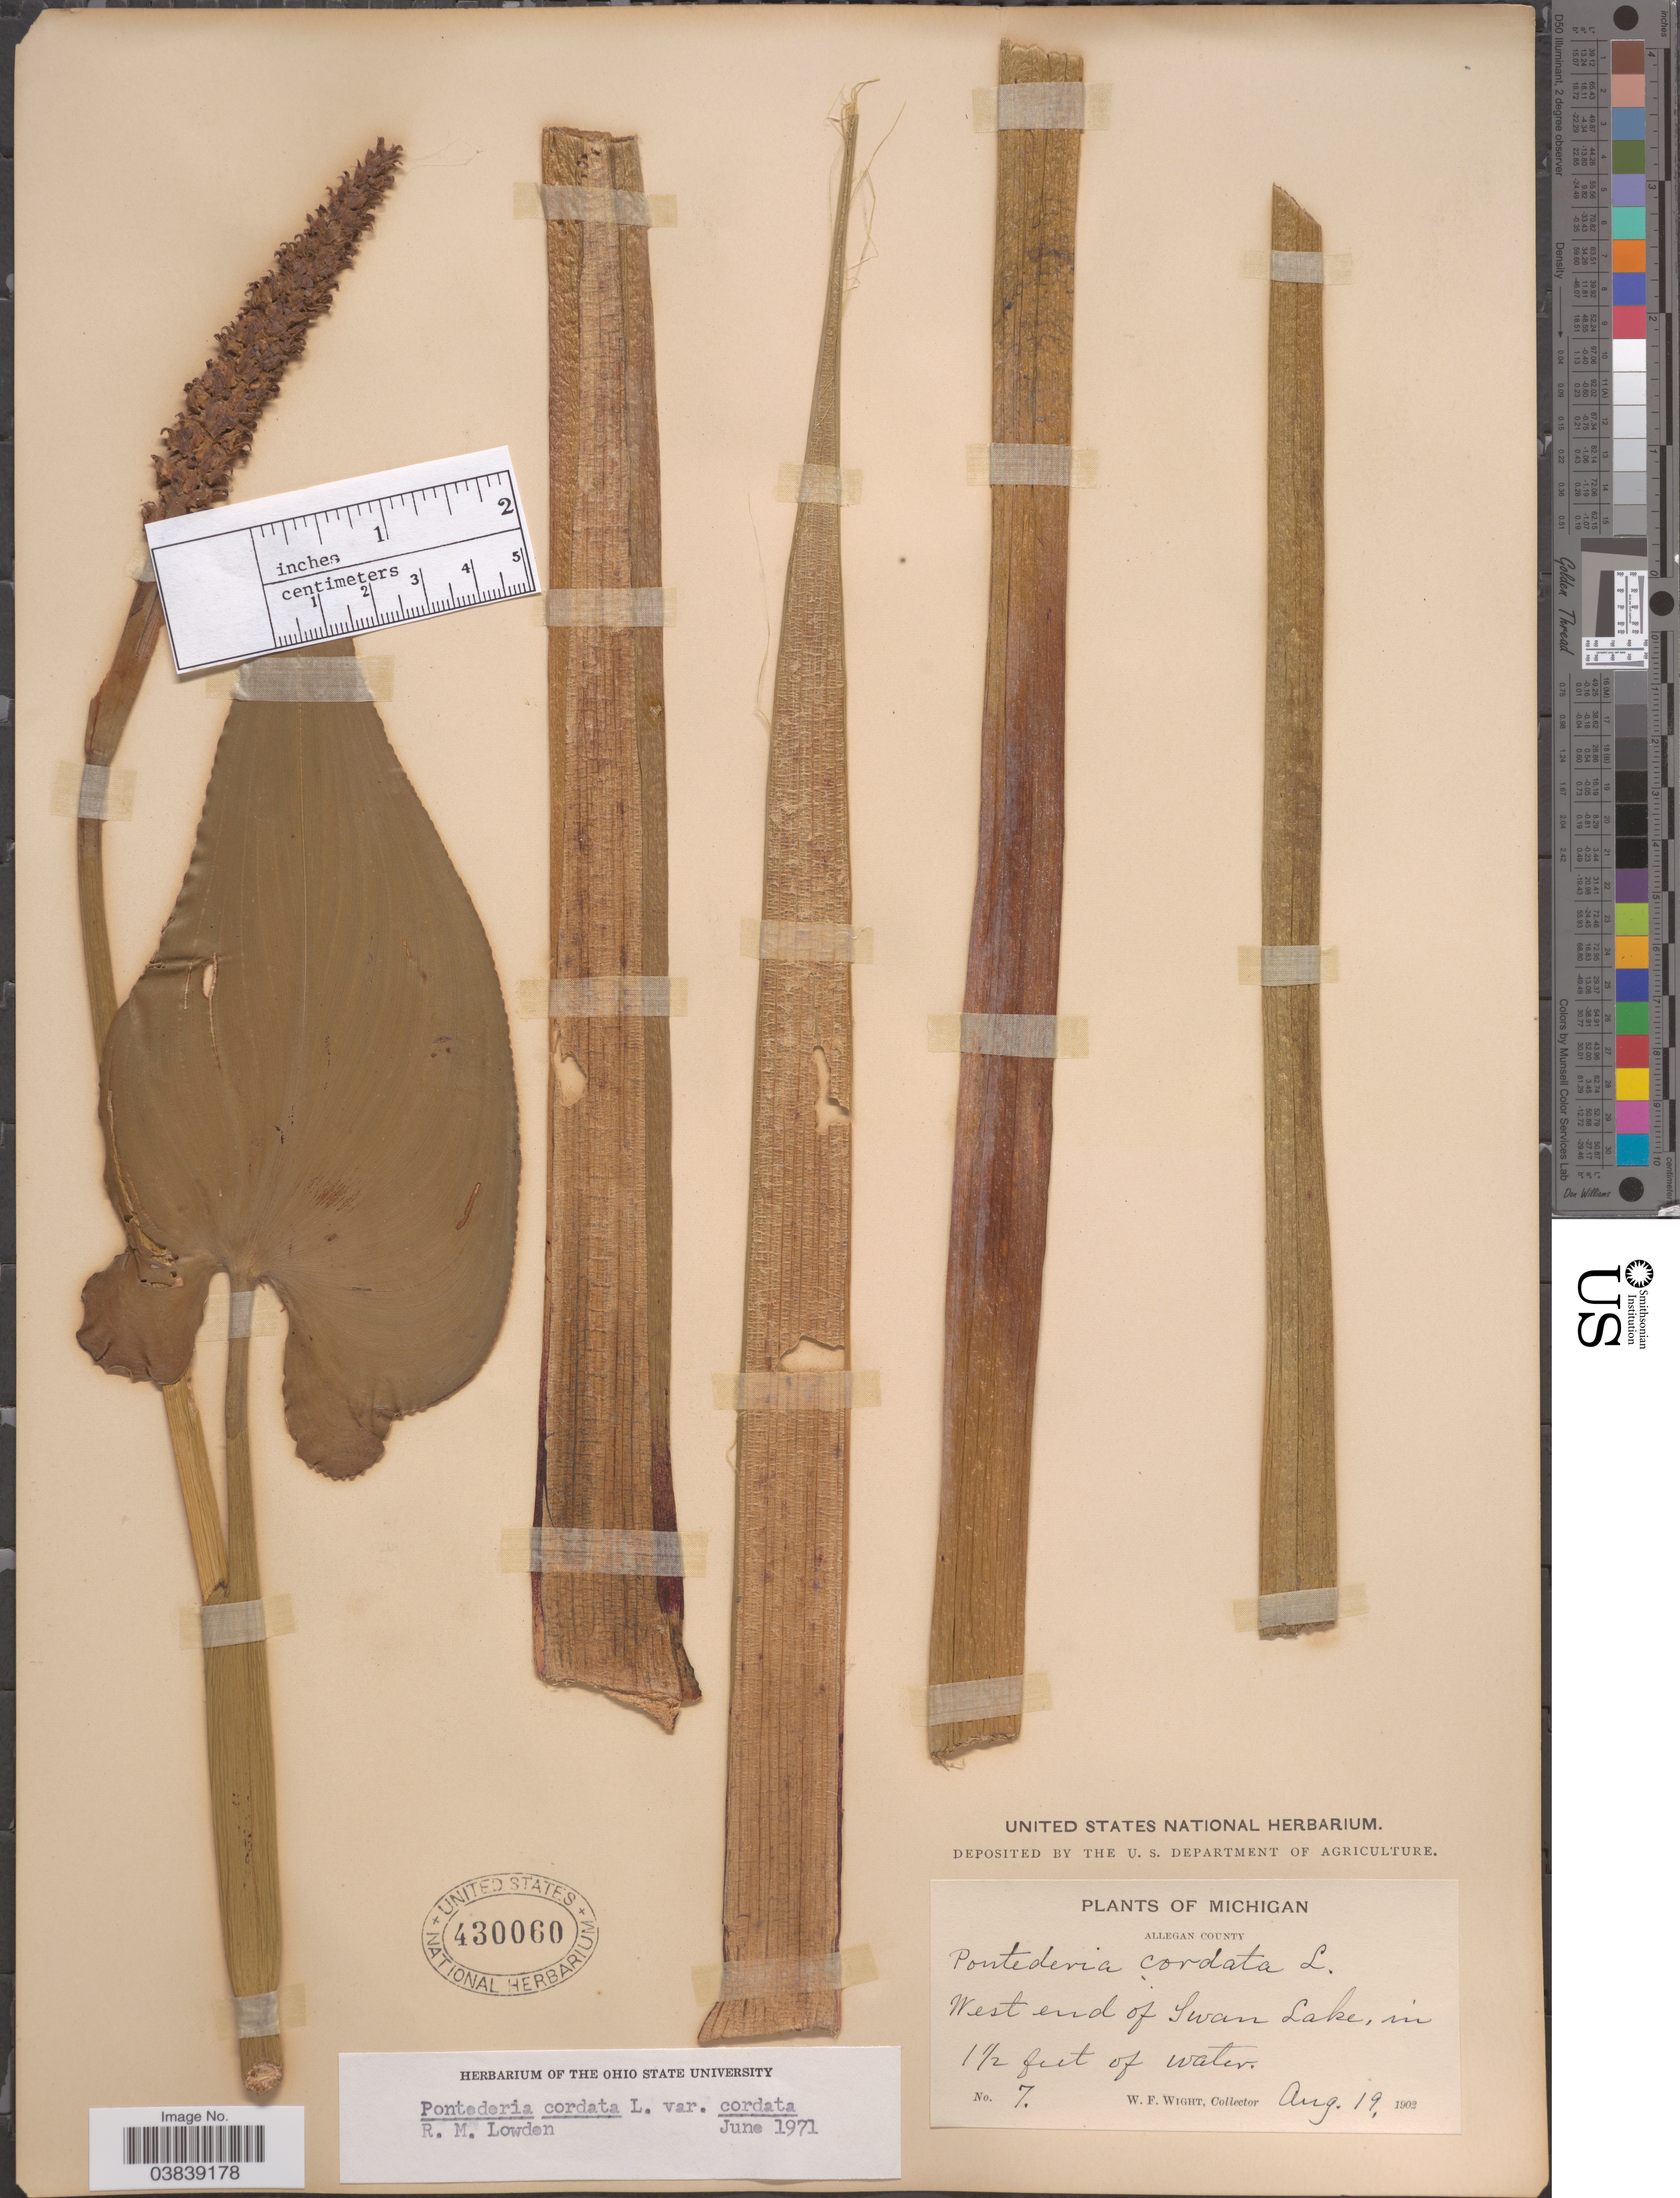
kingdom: Plantae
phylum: Tracheophyta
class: Liliopsida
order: Commelinales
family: Pontederiaceae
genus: Pontederia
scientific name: Pontederia cordata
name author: L.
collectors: W. Wight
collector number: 7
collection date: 1902-08-19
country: United States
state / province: Michigan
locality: Allegan County. West end of Swan Lake.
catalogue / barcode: US 430060